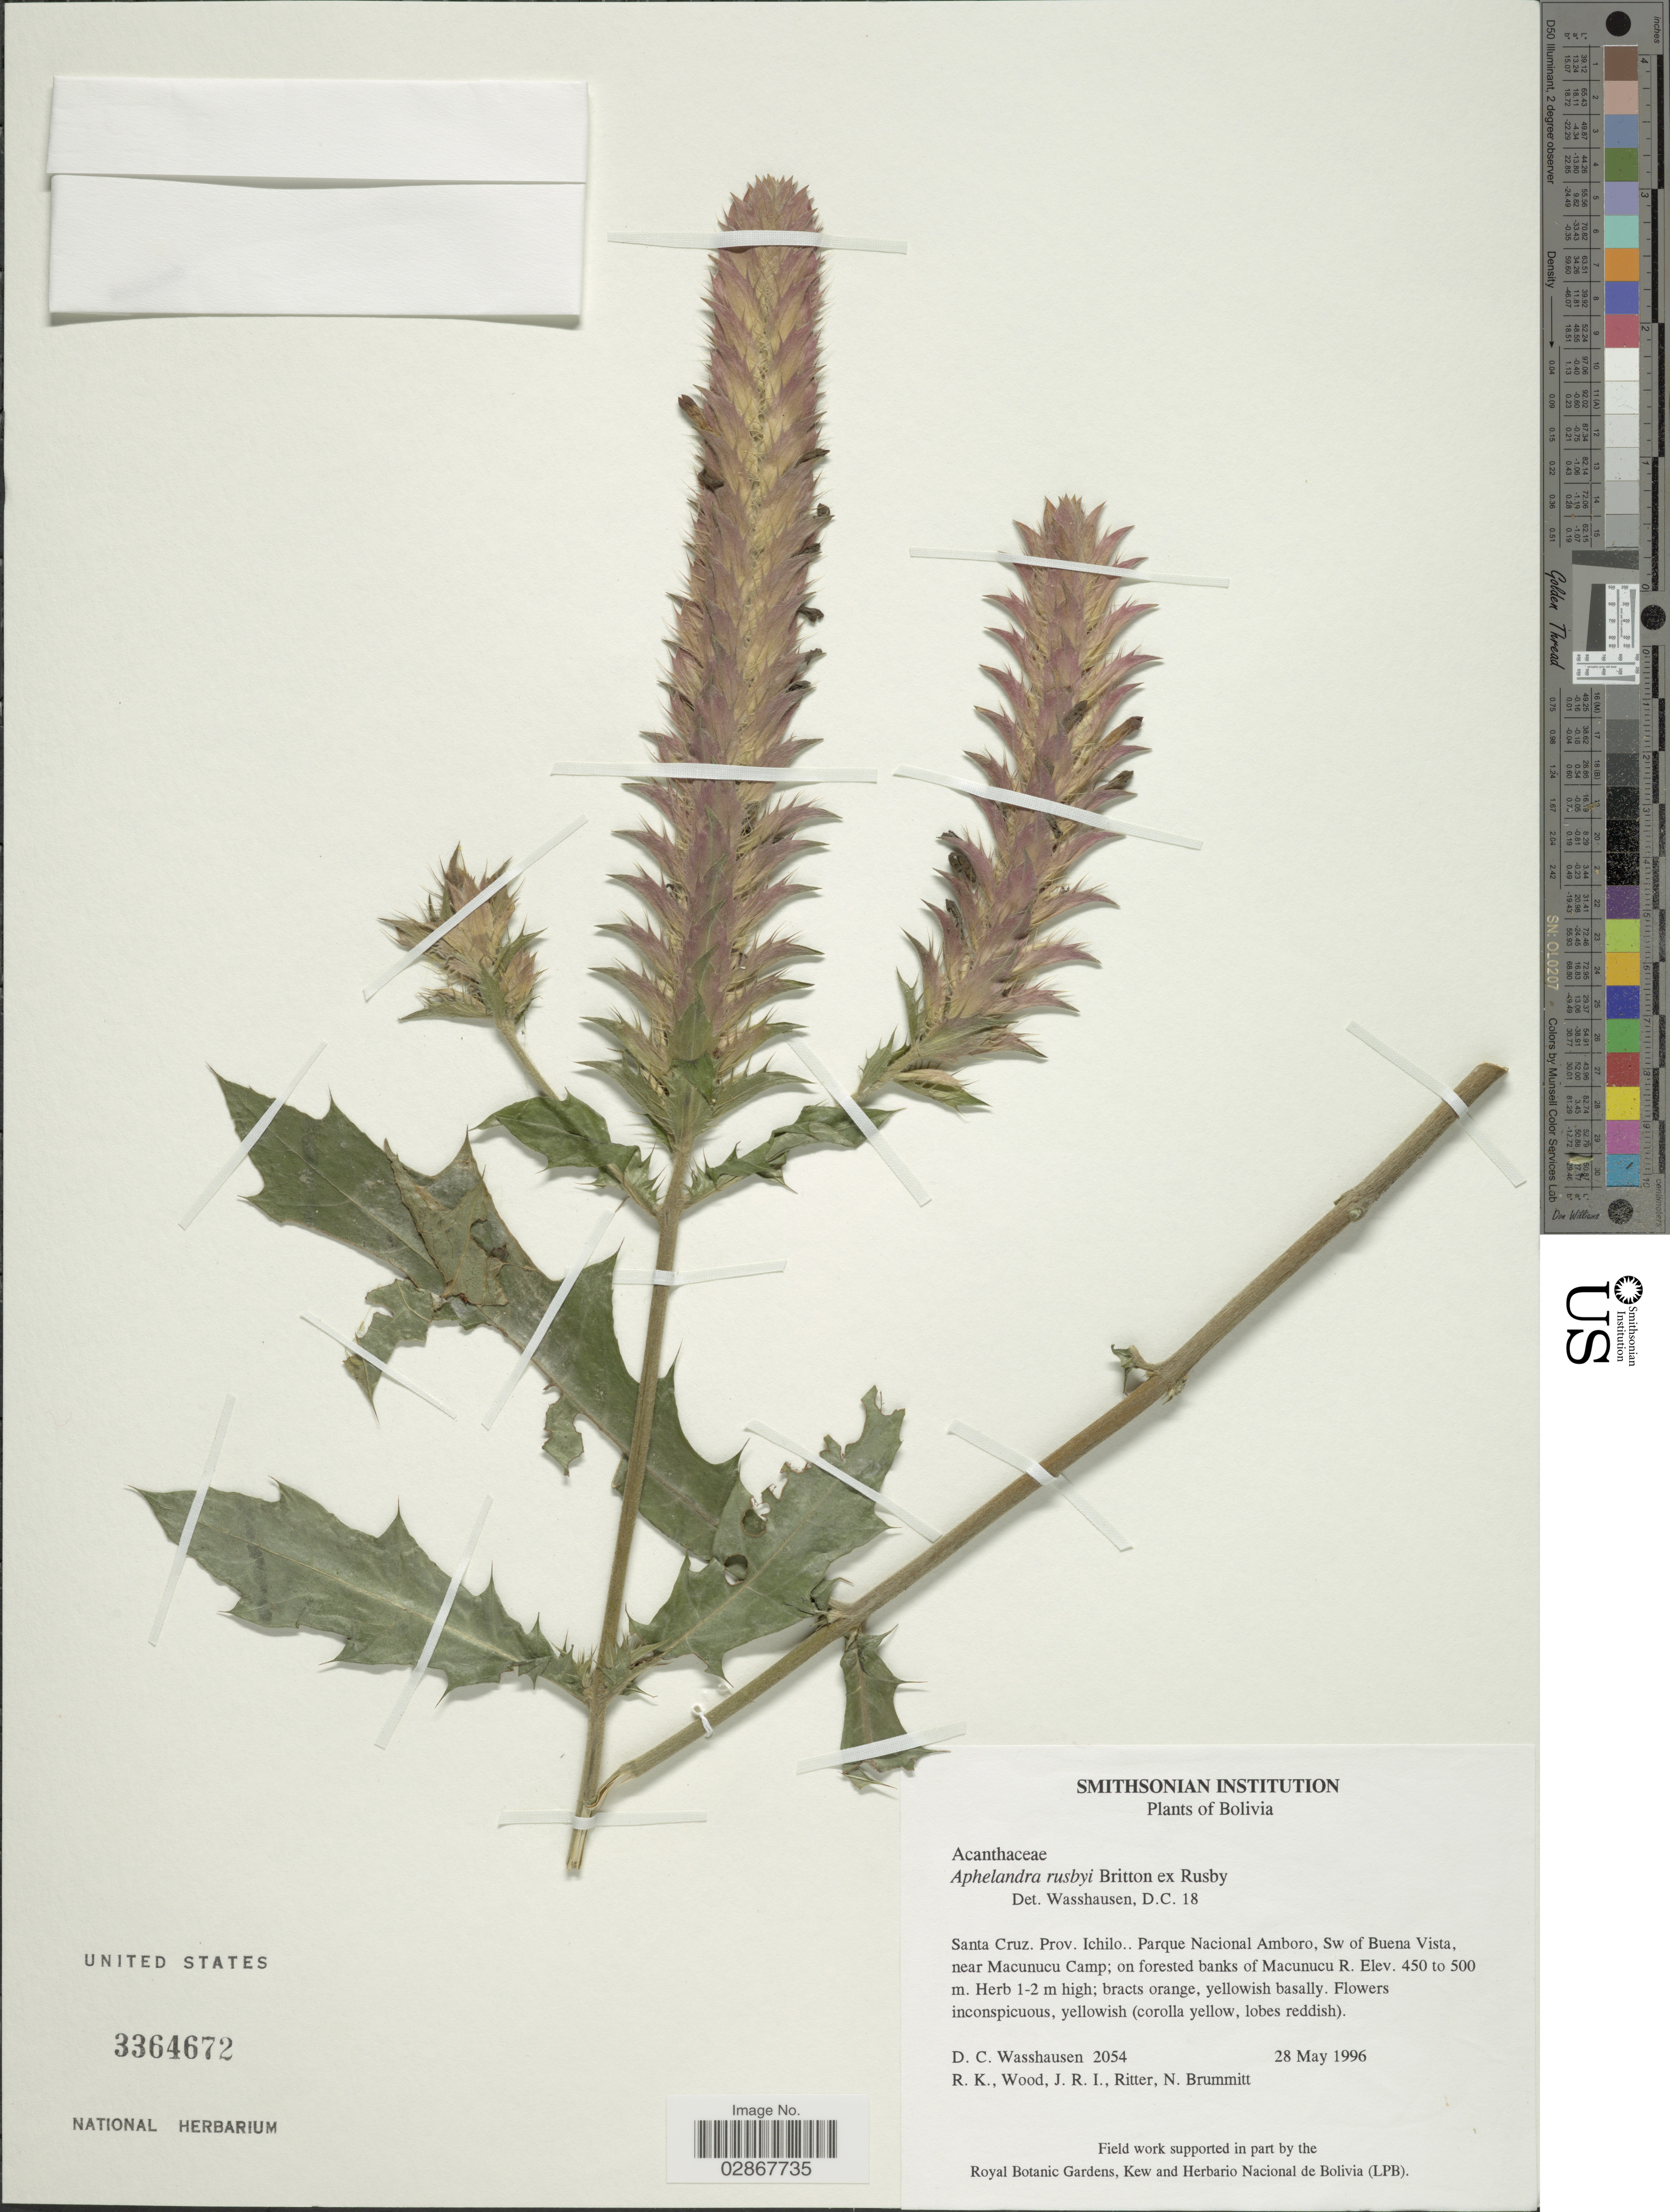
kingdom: Plantae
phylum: Tracheophyta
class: Magnoliopsida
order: Lamiales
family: Acanthaceae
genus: Aphelandra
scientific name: Aphelandra rusbyi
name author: Britton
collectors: D. C. Wasshausen, R. Wood, J. Ritter & N. Brummitt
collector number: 2054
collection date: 1996-05-28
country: Bolivia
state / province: Santa Cruz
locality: Prov. Ichilo. Parque Nacional Amboro, Sw of Buena Vista, near Macunucu Camp; on forested banks of Macunucu R.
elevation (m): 450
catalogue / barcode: US 3364672